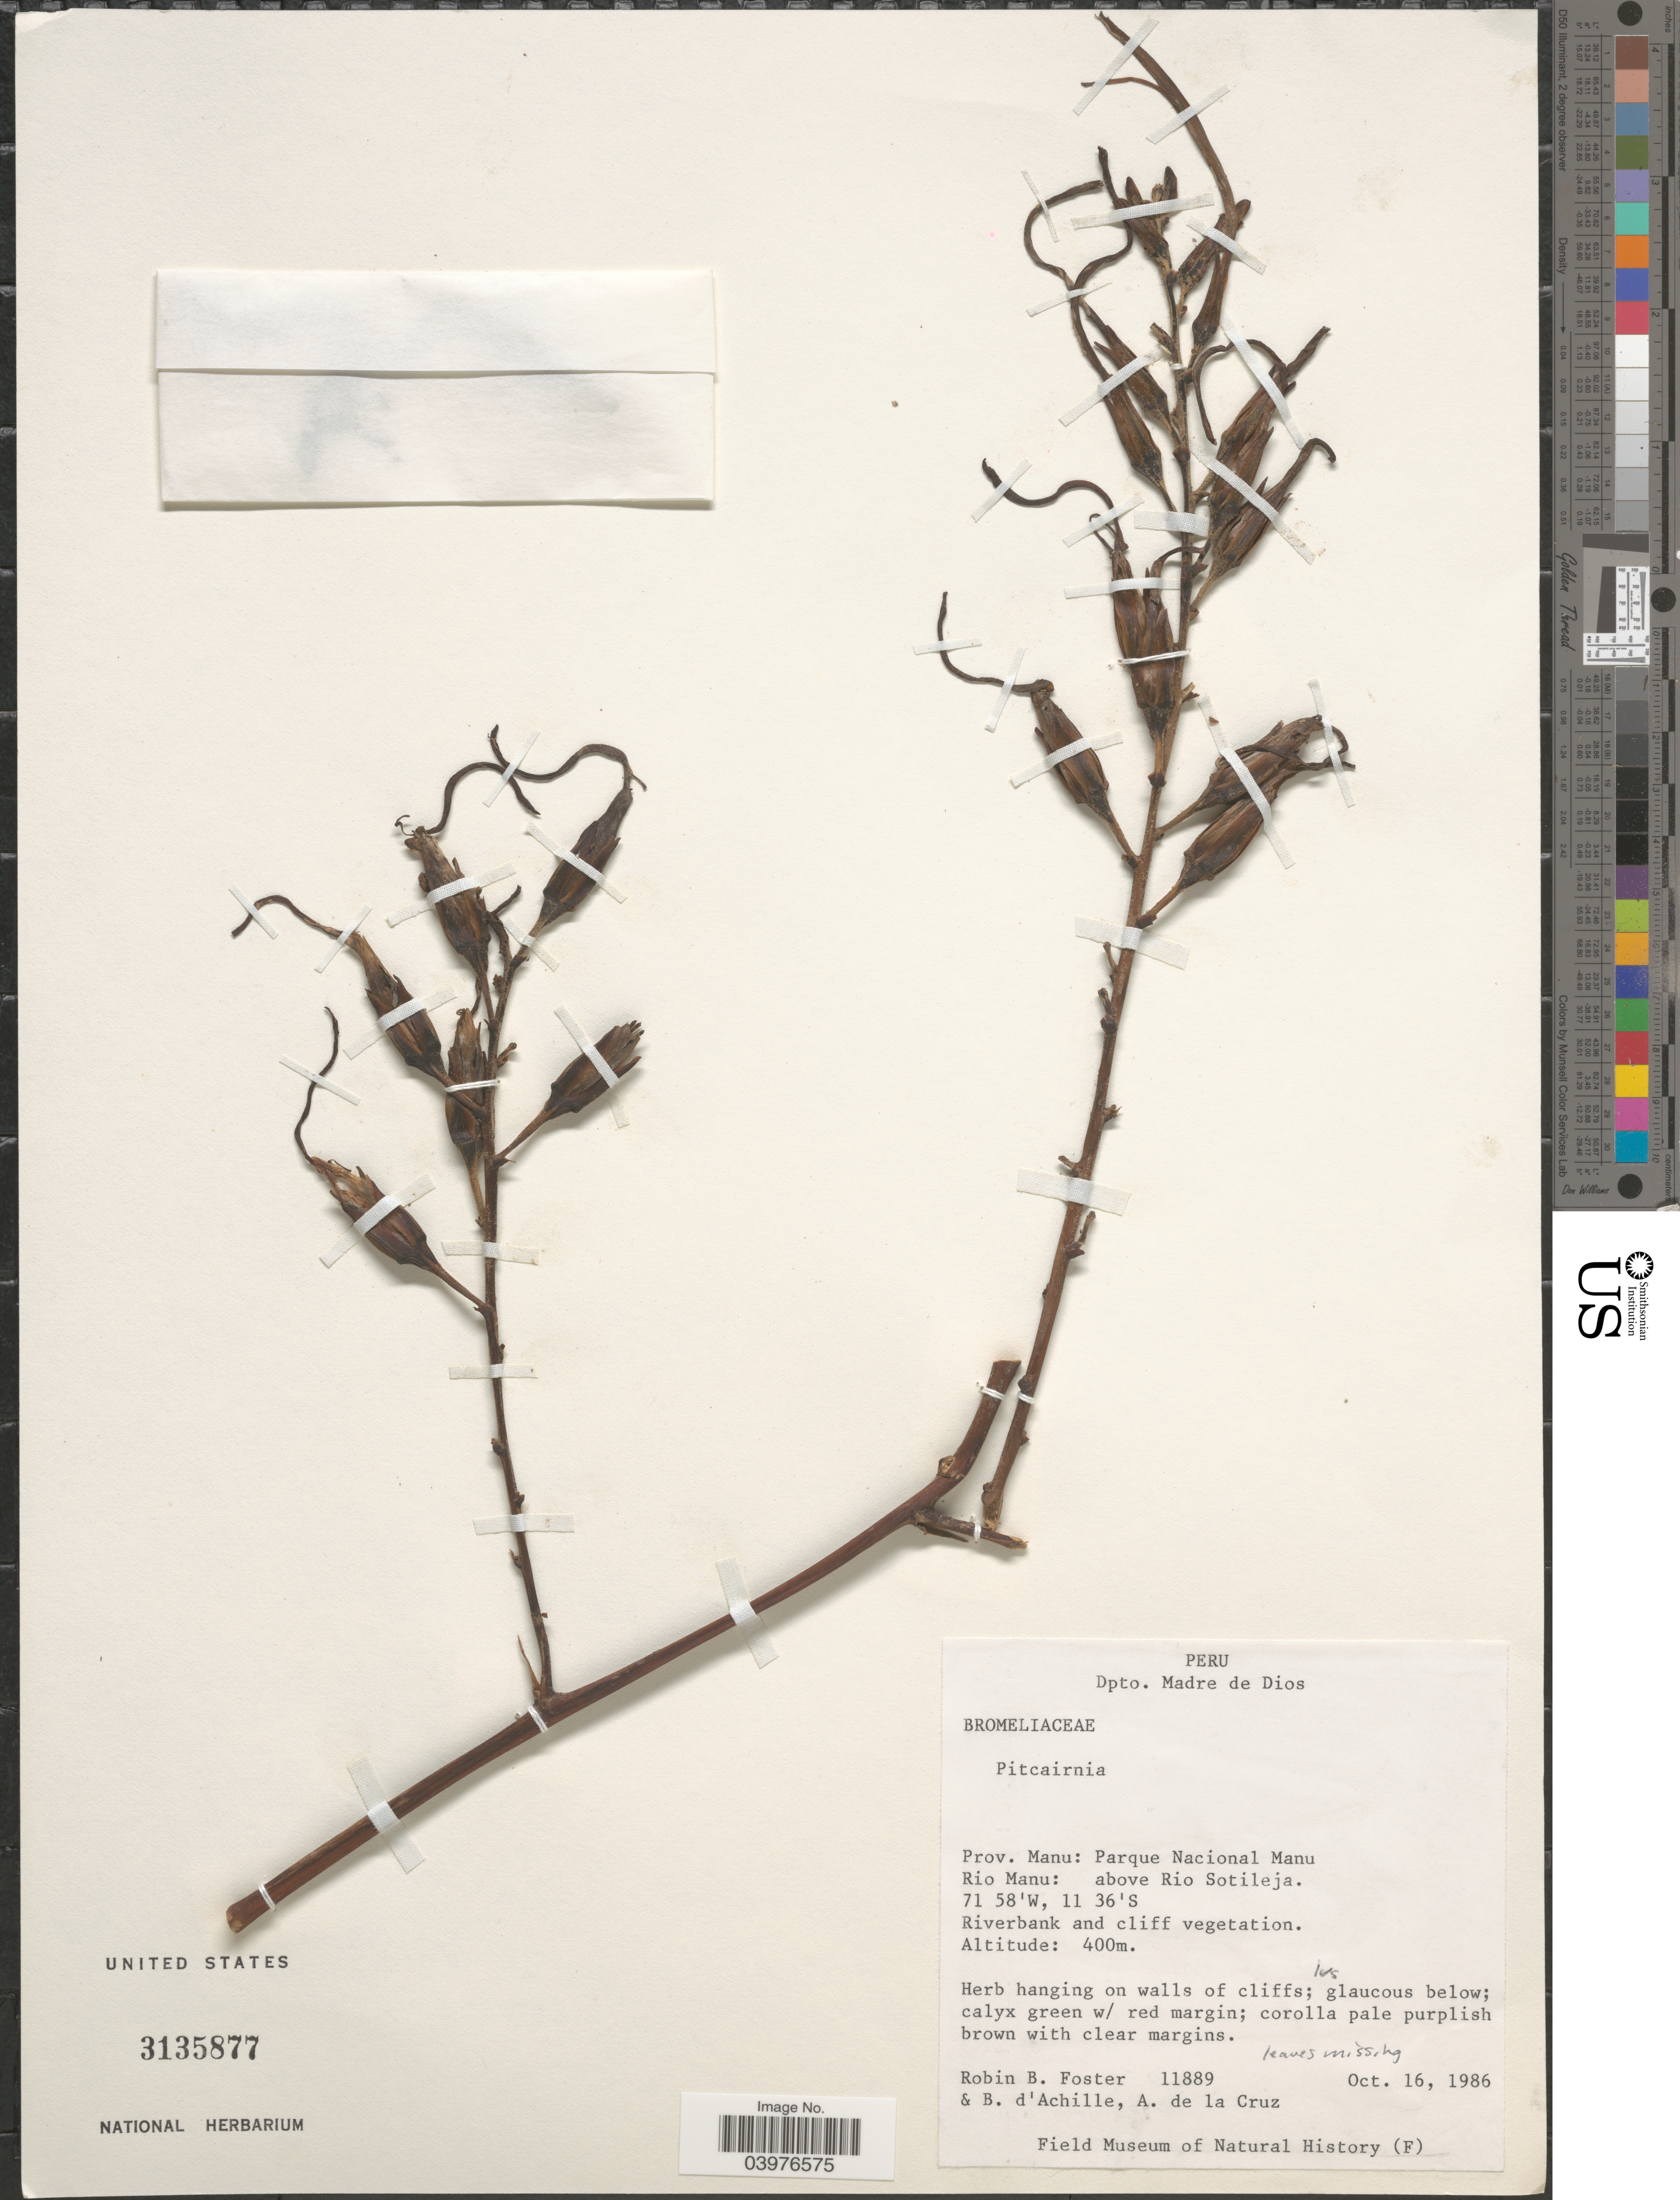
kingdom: Plantae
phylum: Tracheophyta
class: Liliopsida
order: Poales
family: Bromeliaceae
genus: Pitcairnia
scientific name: Pitcairnia sp.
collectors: R. B. Foster, B. d'Achille & A. de la Cruz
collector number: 11889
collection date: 1986-10-16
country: Peru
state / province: Madre de Dios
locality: Dpto. Madre de Dios. Prov. Manu: Parque Nacional Manu. Rio Manu: above Rio Sotileja.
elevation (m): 400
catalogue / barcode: US 3135877